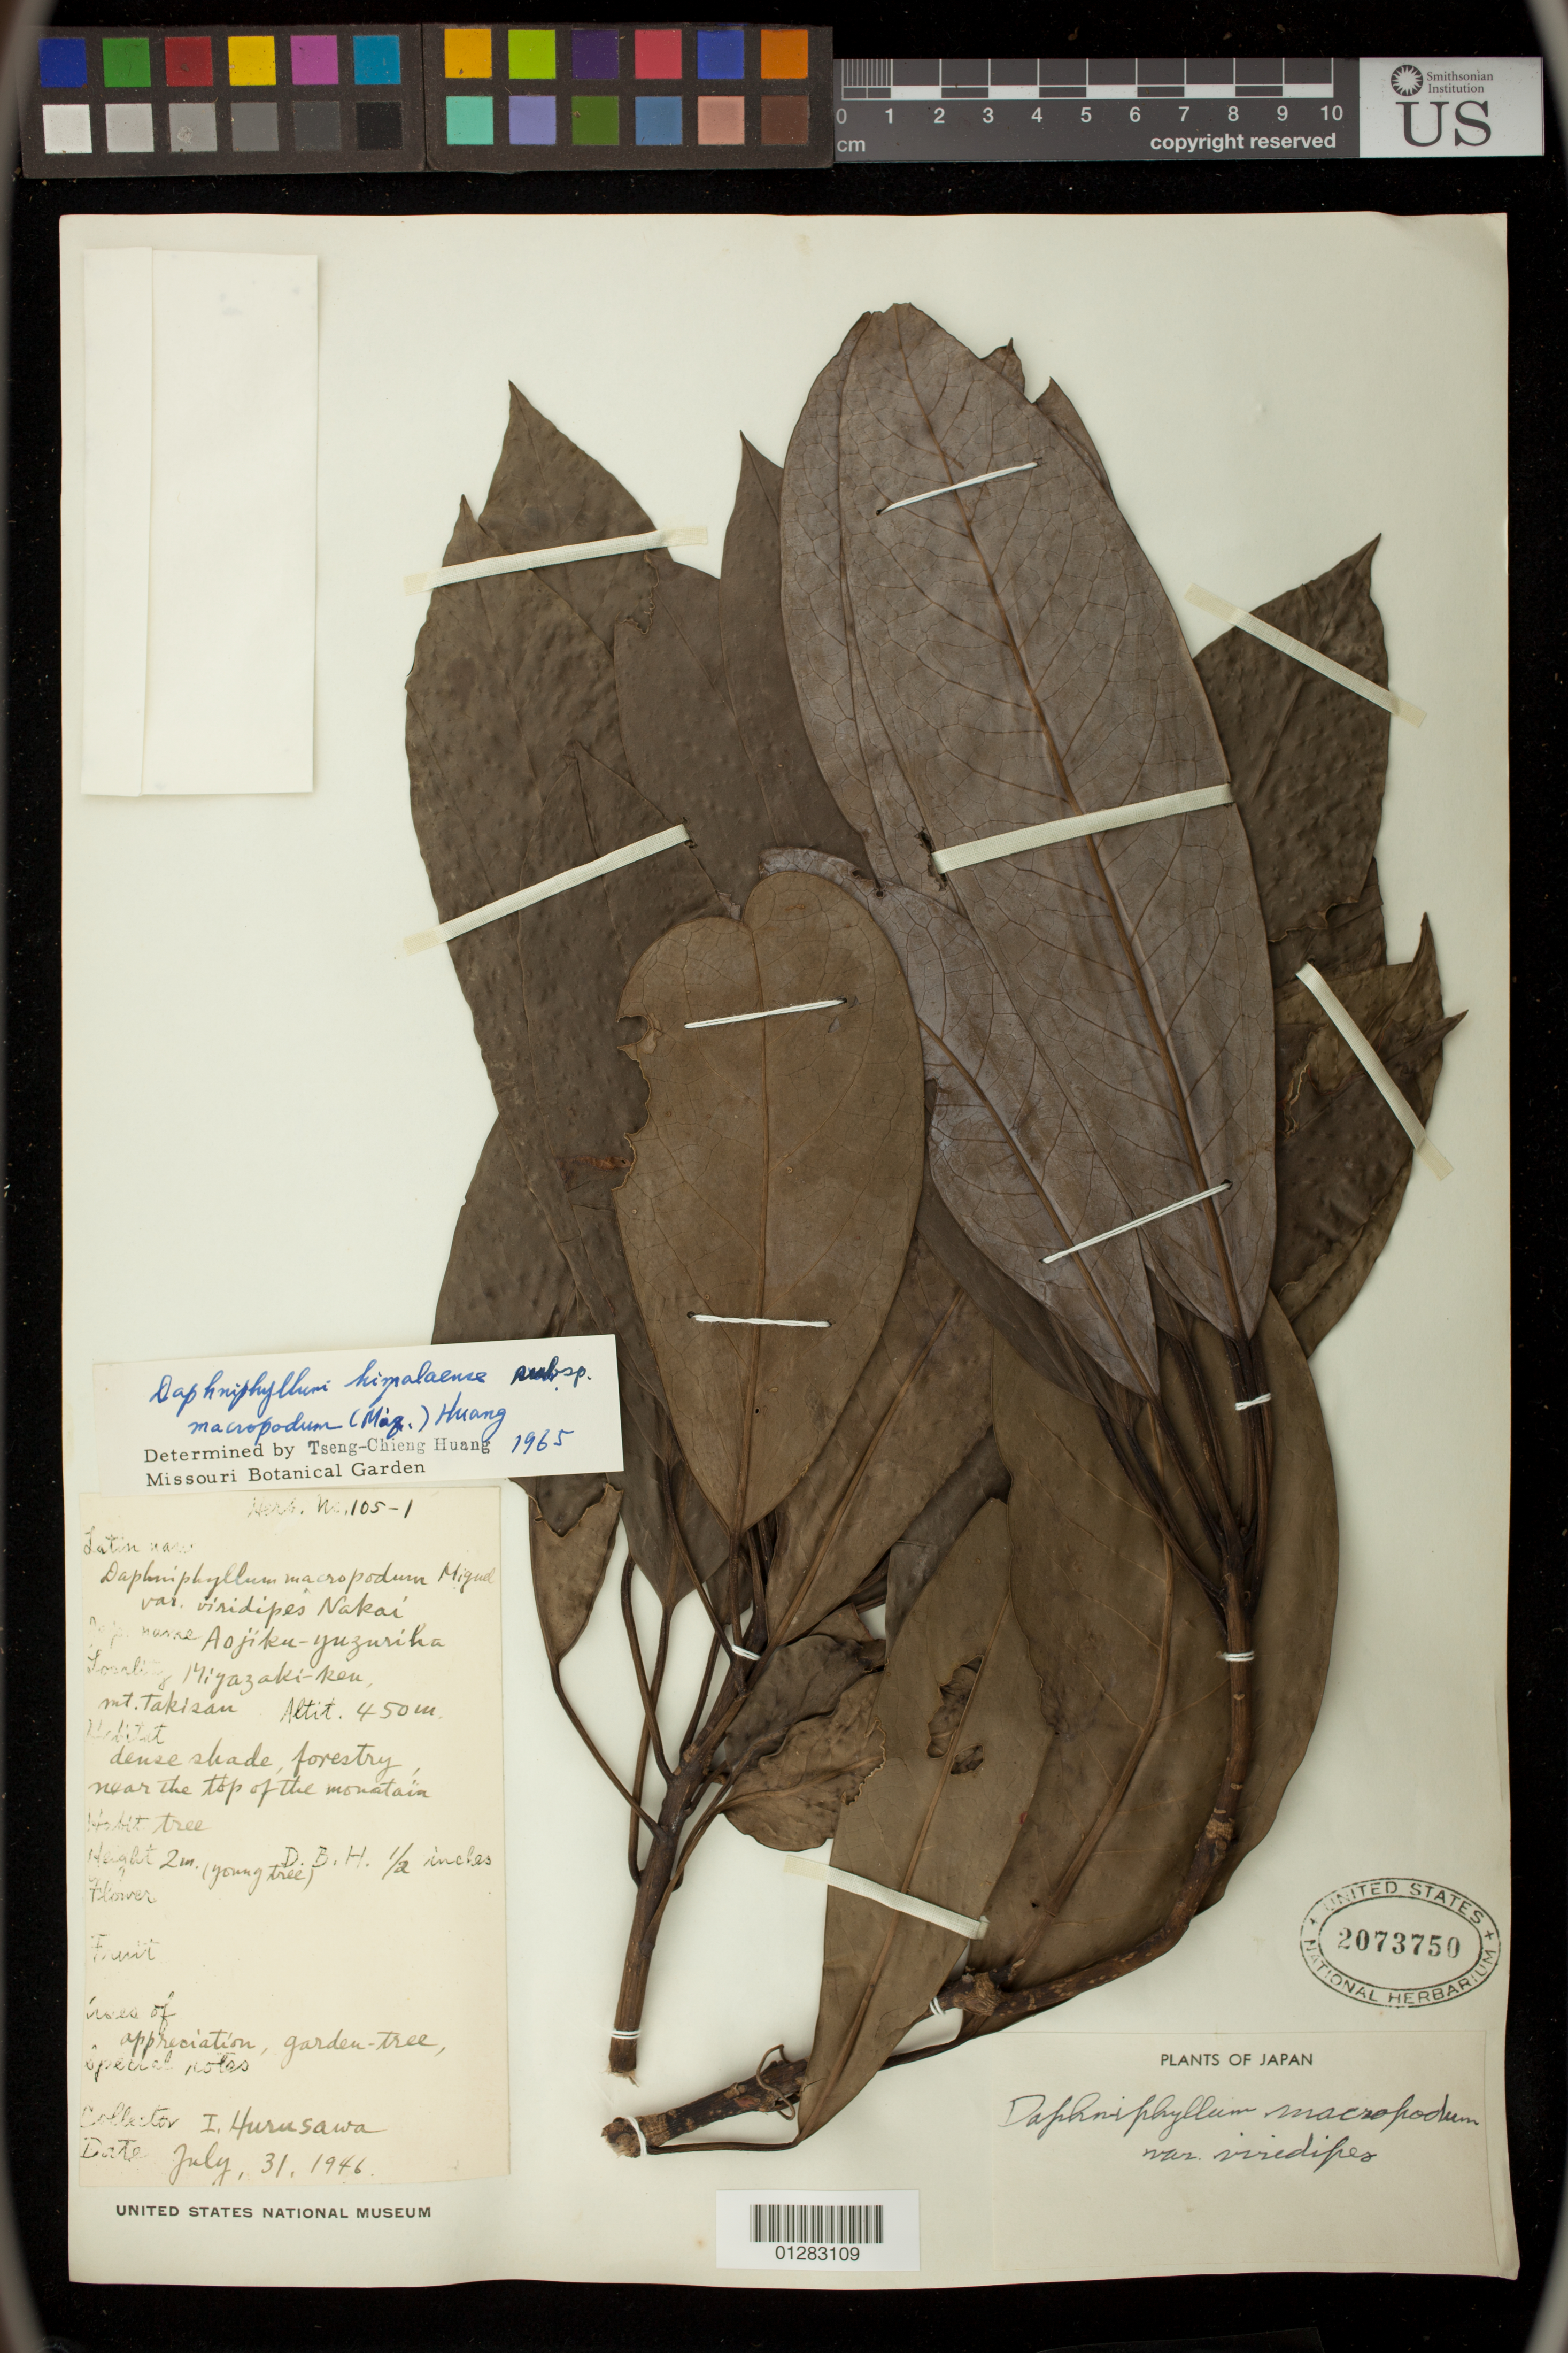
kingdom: Plantae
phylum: Tracheophyta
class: Magnoliopsida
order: Saxifragales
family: Daphniphyllaceae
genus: Daphniphyllum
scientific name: Daphniphyllum himalayense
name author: (Benth.) Müll. Arg.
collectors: I. Hurusawa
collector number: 105-1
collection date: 1946-07-31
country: Japan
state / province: Miyazaki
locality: Miyazaki-ken, Mt. Takisan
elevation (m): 137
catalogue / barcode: US 2073750